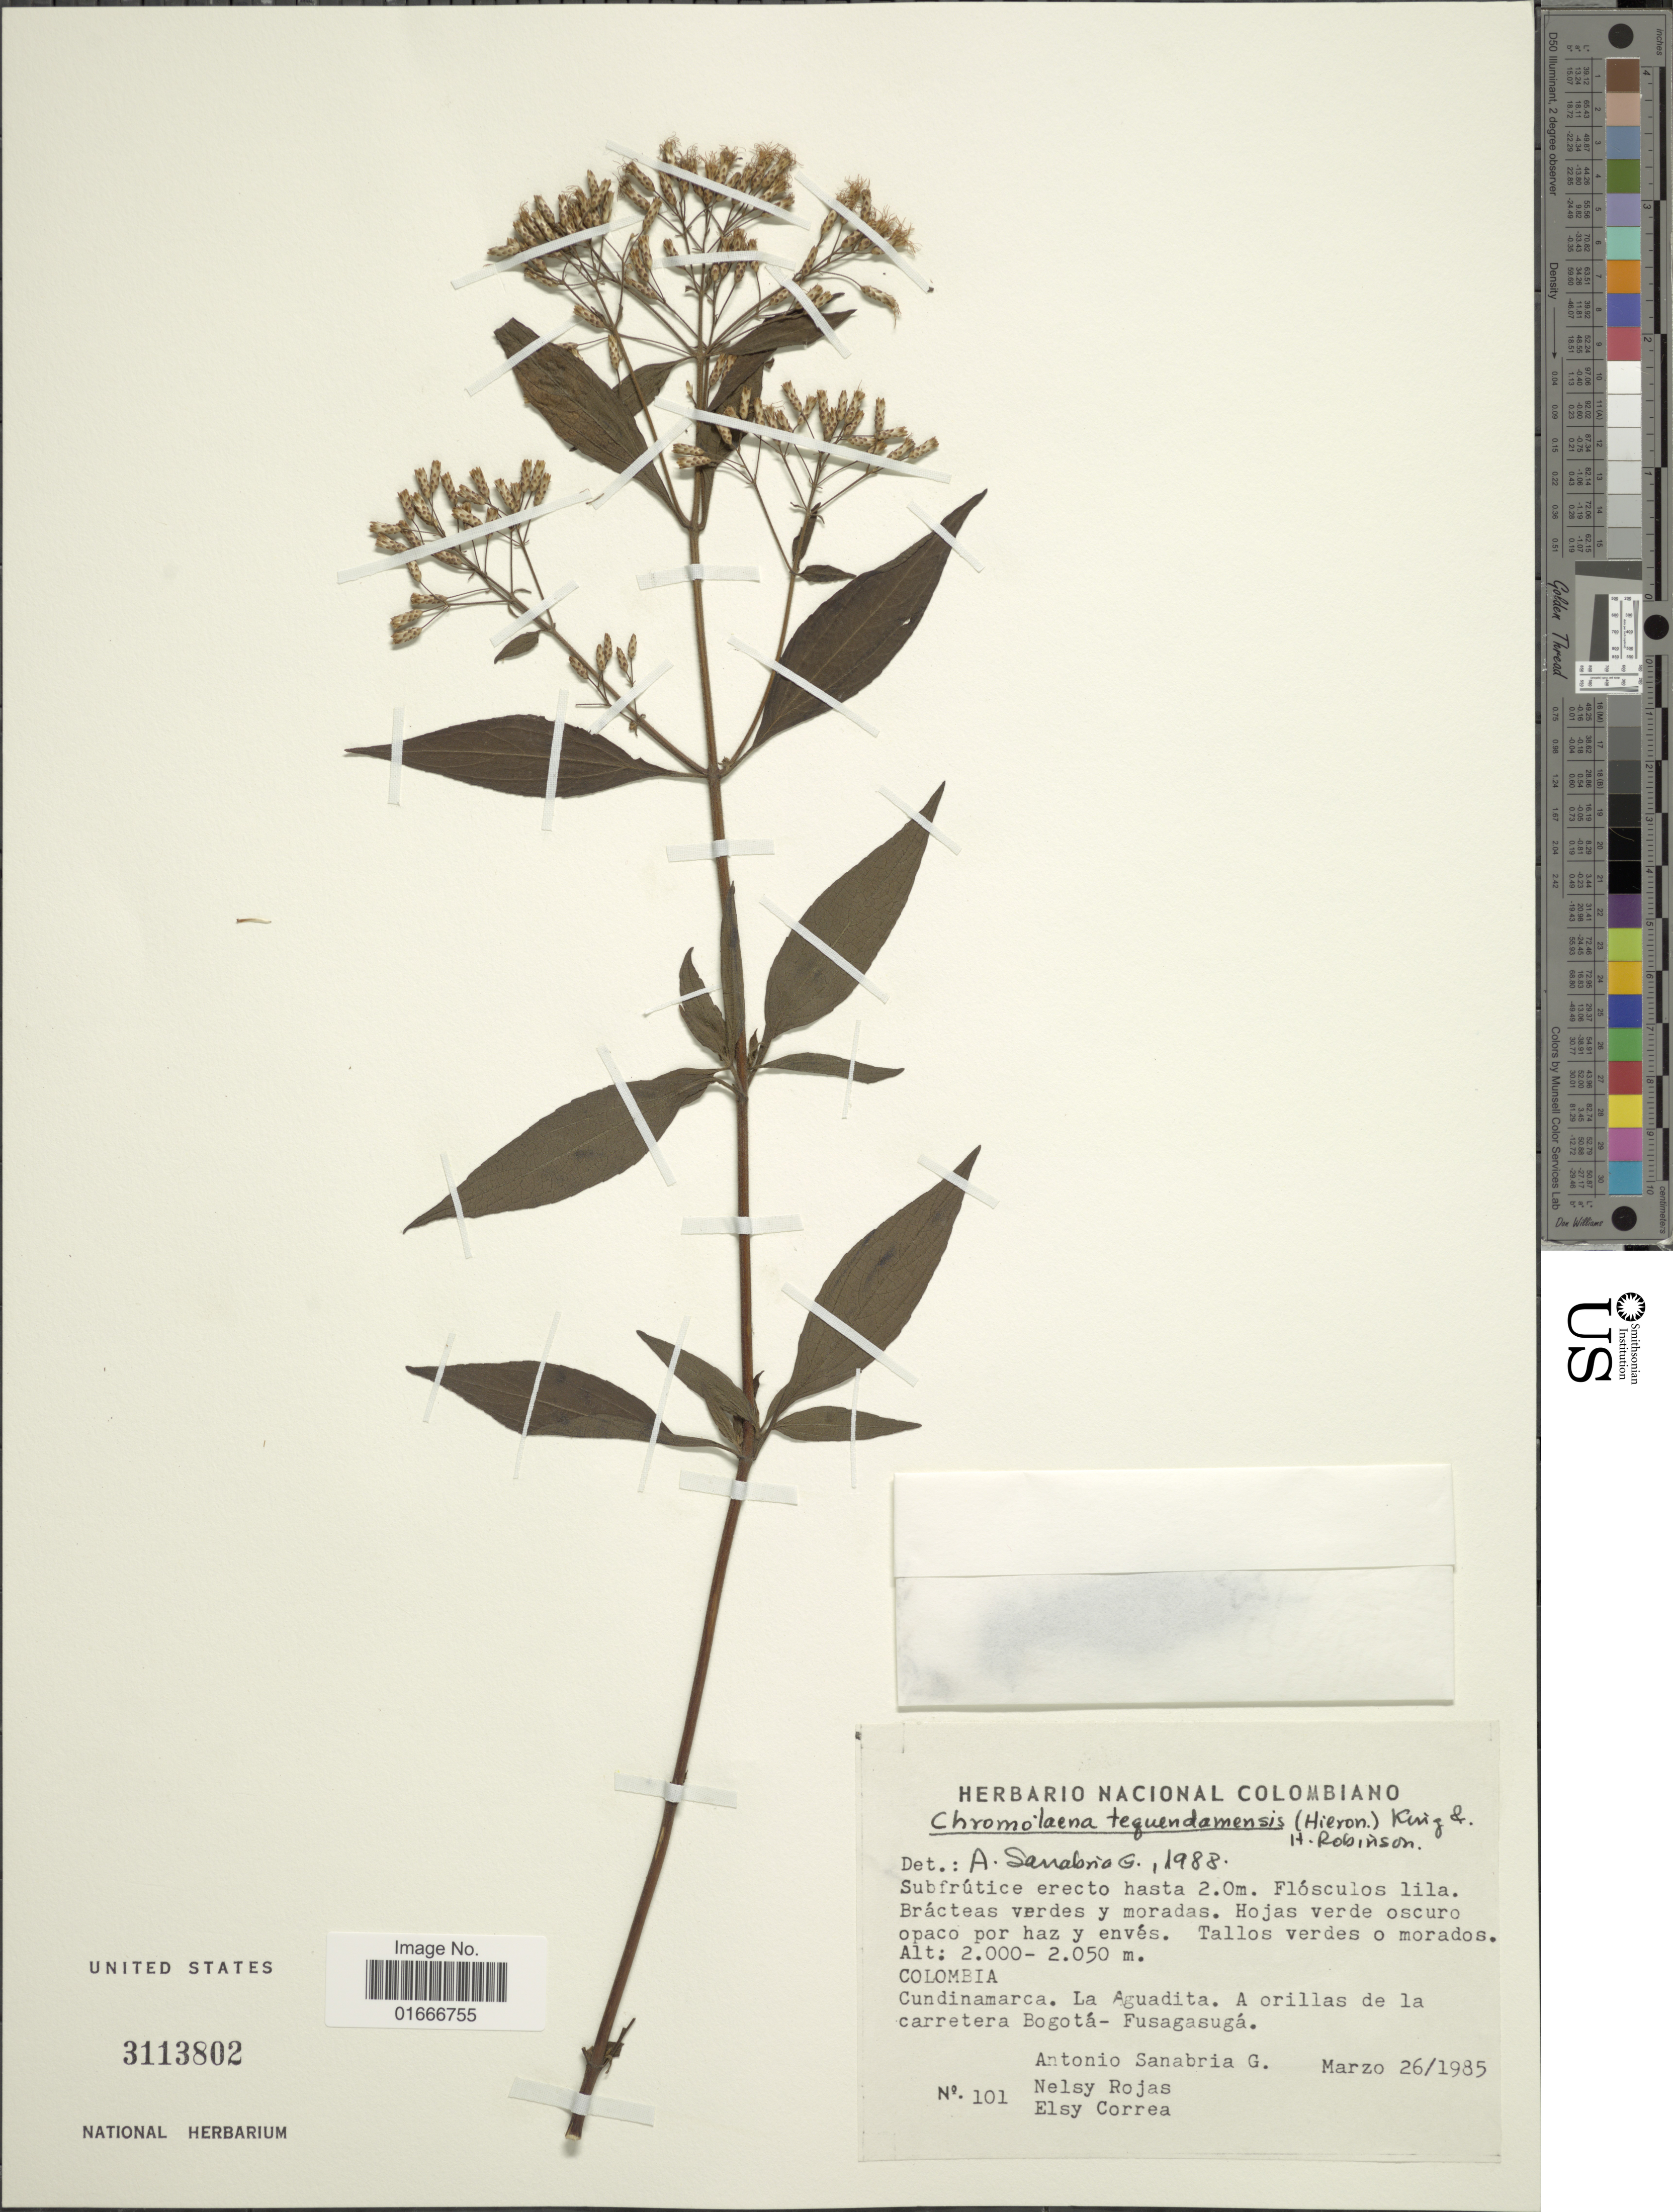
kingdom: Plantae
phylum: Tracheophyta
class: Magnoliopsida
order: Asterales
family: Asteraceae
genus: Chromolaena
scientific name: Chromolaena subscandens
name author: (Hieron.) R.M. King & H. Rob.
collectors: A. Sanabria G., N. Rojas & E. Correa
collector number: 101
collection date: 1985-03-26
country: Colombia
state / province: Cundinamarca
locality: La Aguadita, a orillas de la carretera Bogota, Fusagasuga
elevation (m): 2000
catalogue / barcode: US 3113802